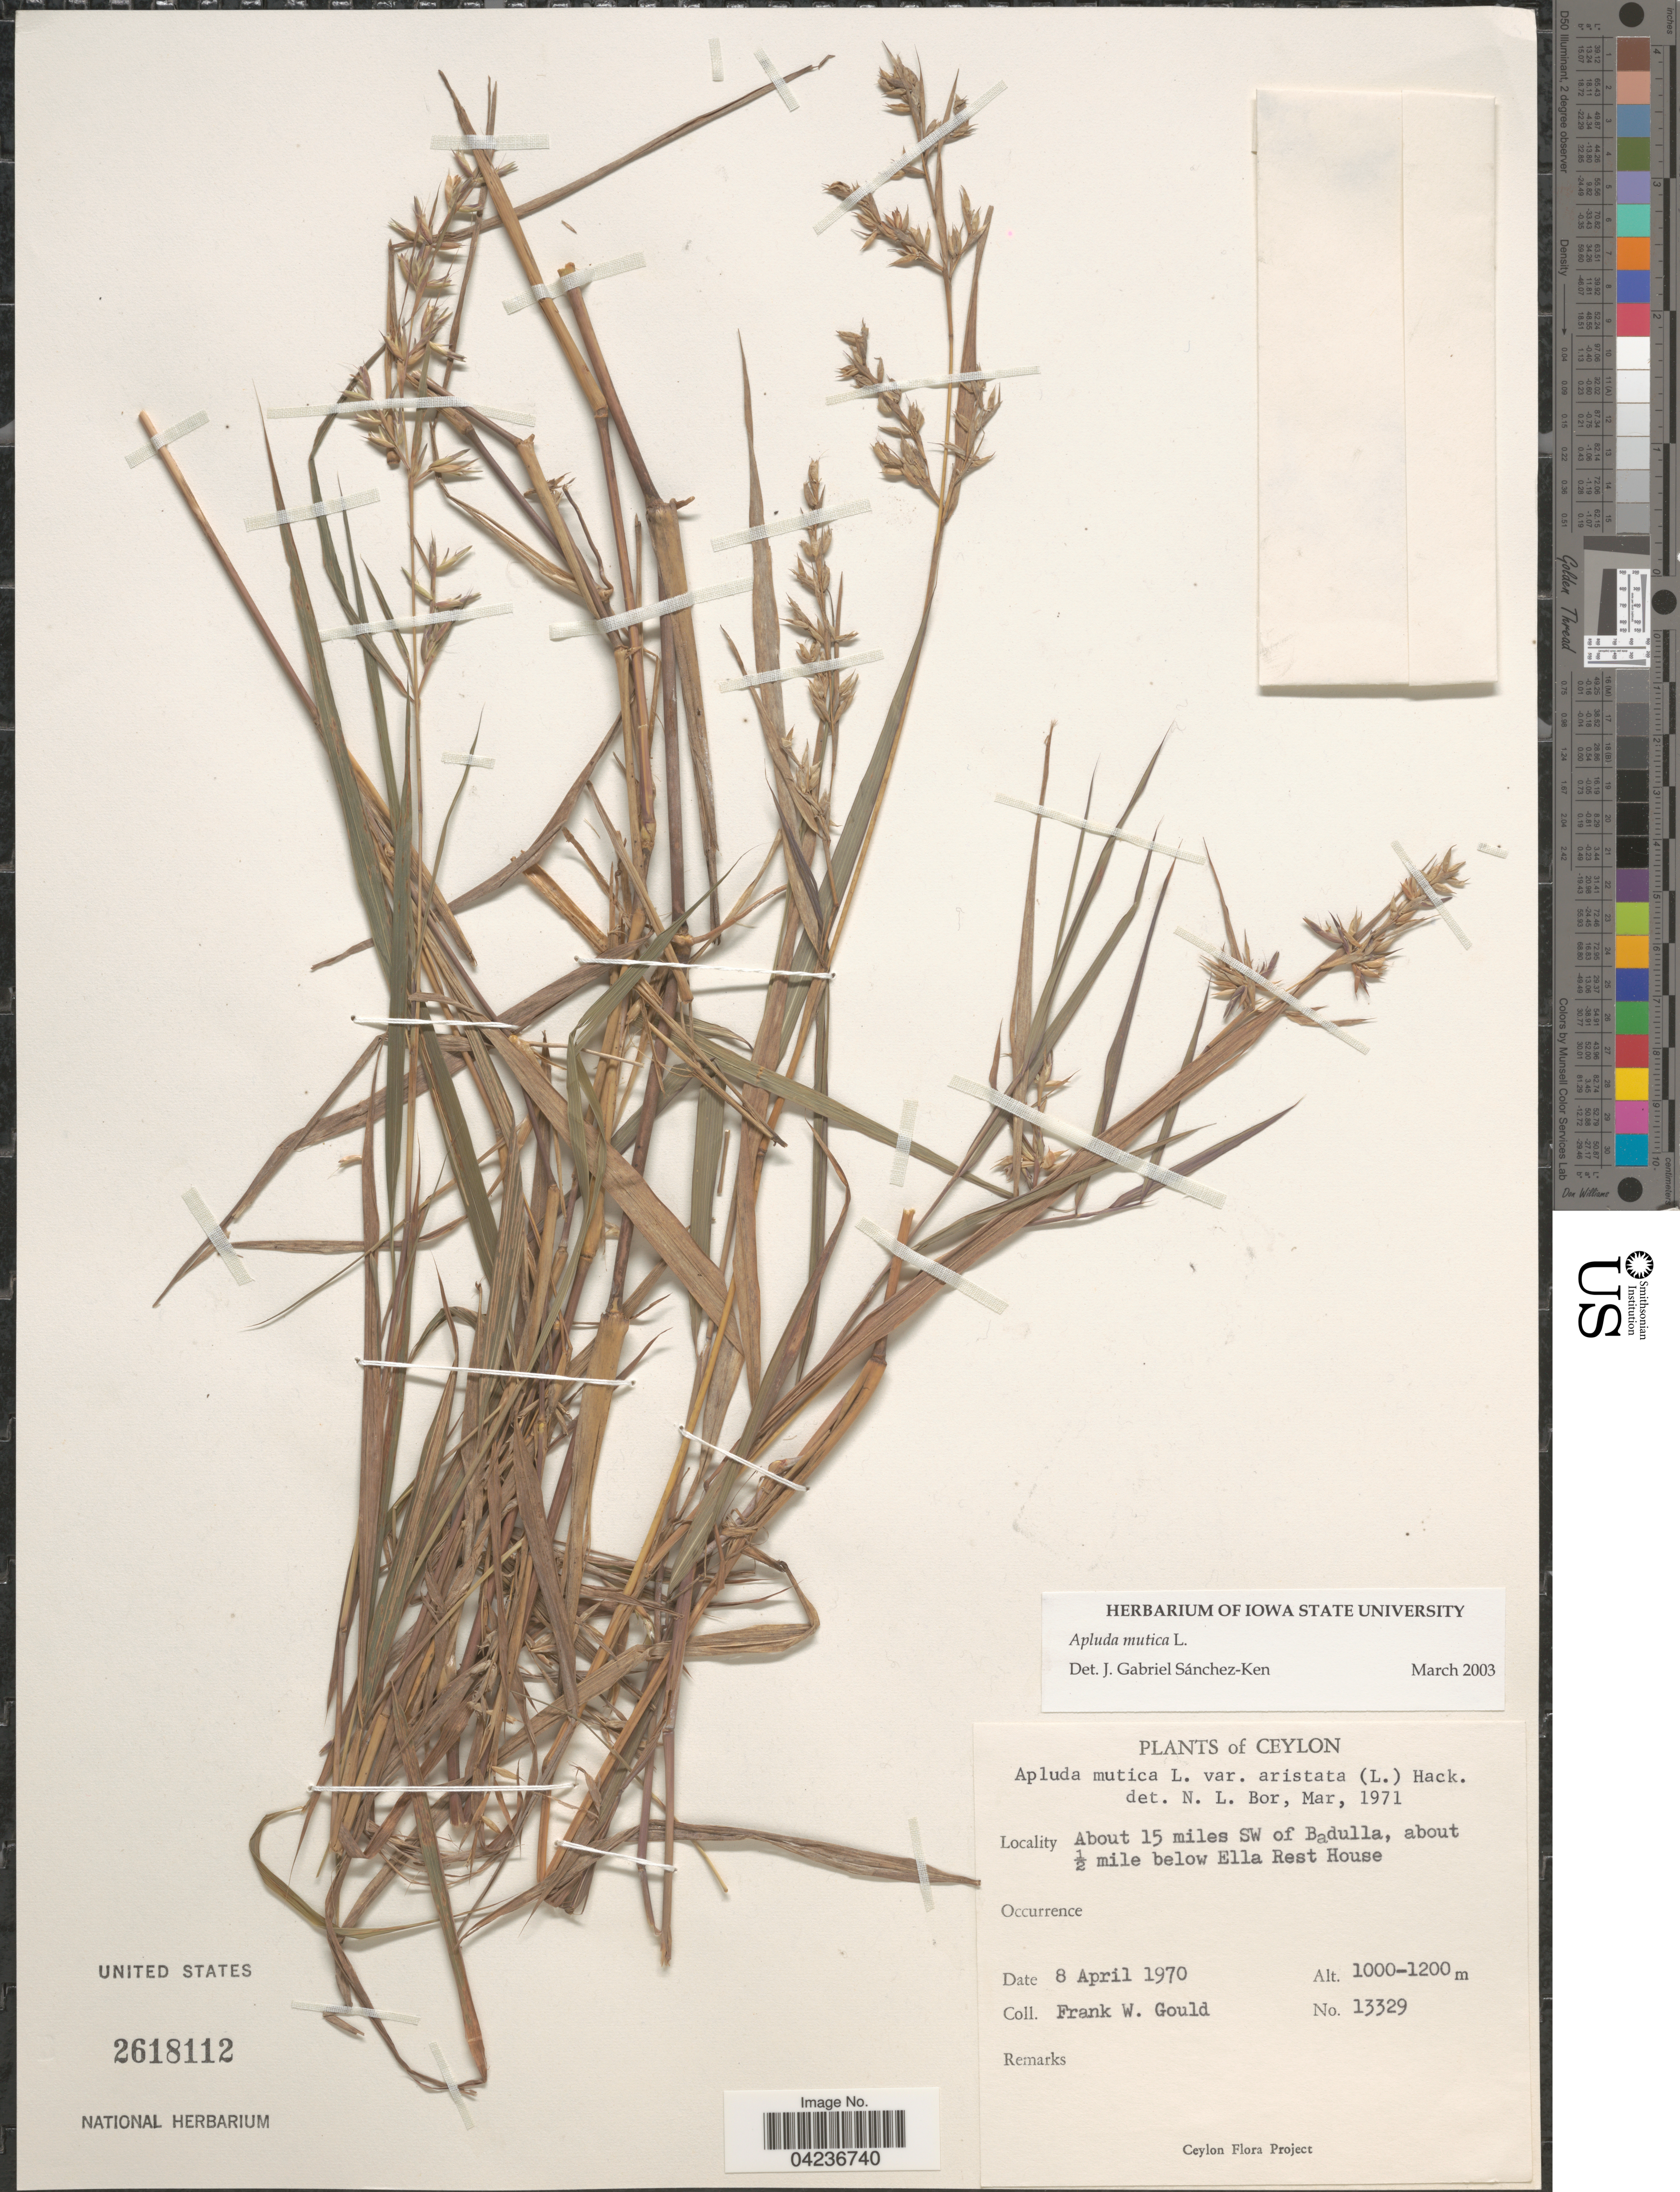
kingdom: Plantae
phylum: Tracheophyta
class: Liliopsida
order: Poales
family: Poaceae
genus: Apluda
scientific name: Apluda mutica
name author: L.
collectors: F. W. Gould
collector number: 13329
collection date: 1970-04-08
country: Sri Lanka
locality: Ceylon. About 15 miles SW of Badulla, about ½ mile below Ella Rest House.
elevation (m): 1000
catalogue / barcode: US 2618112